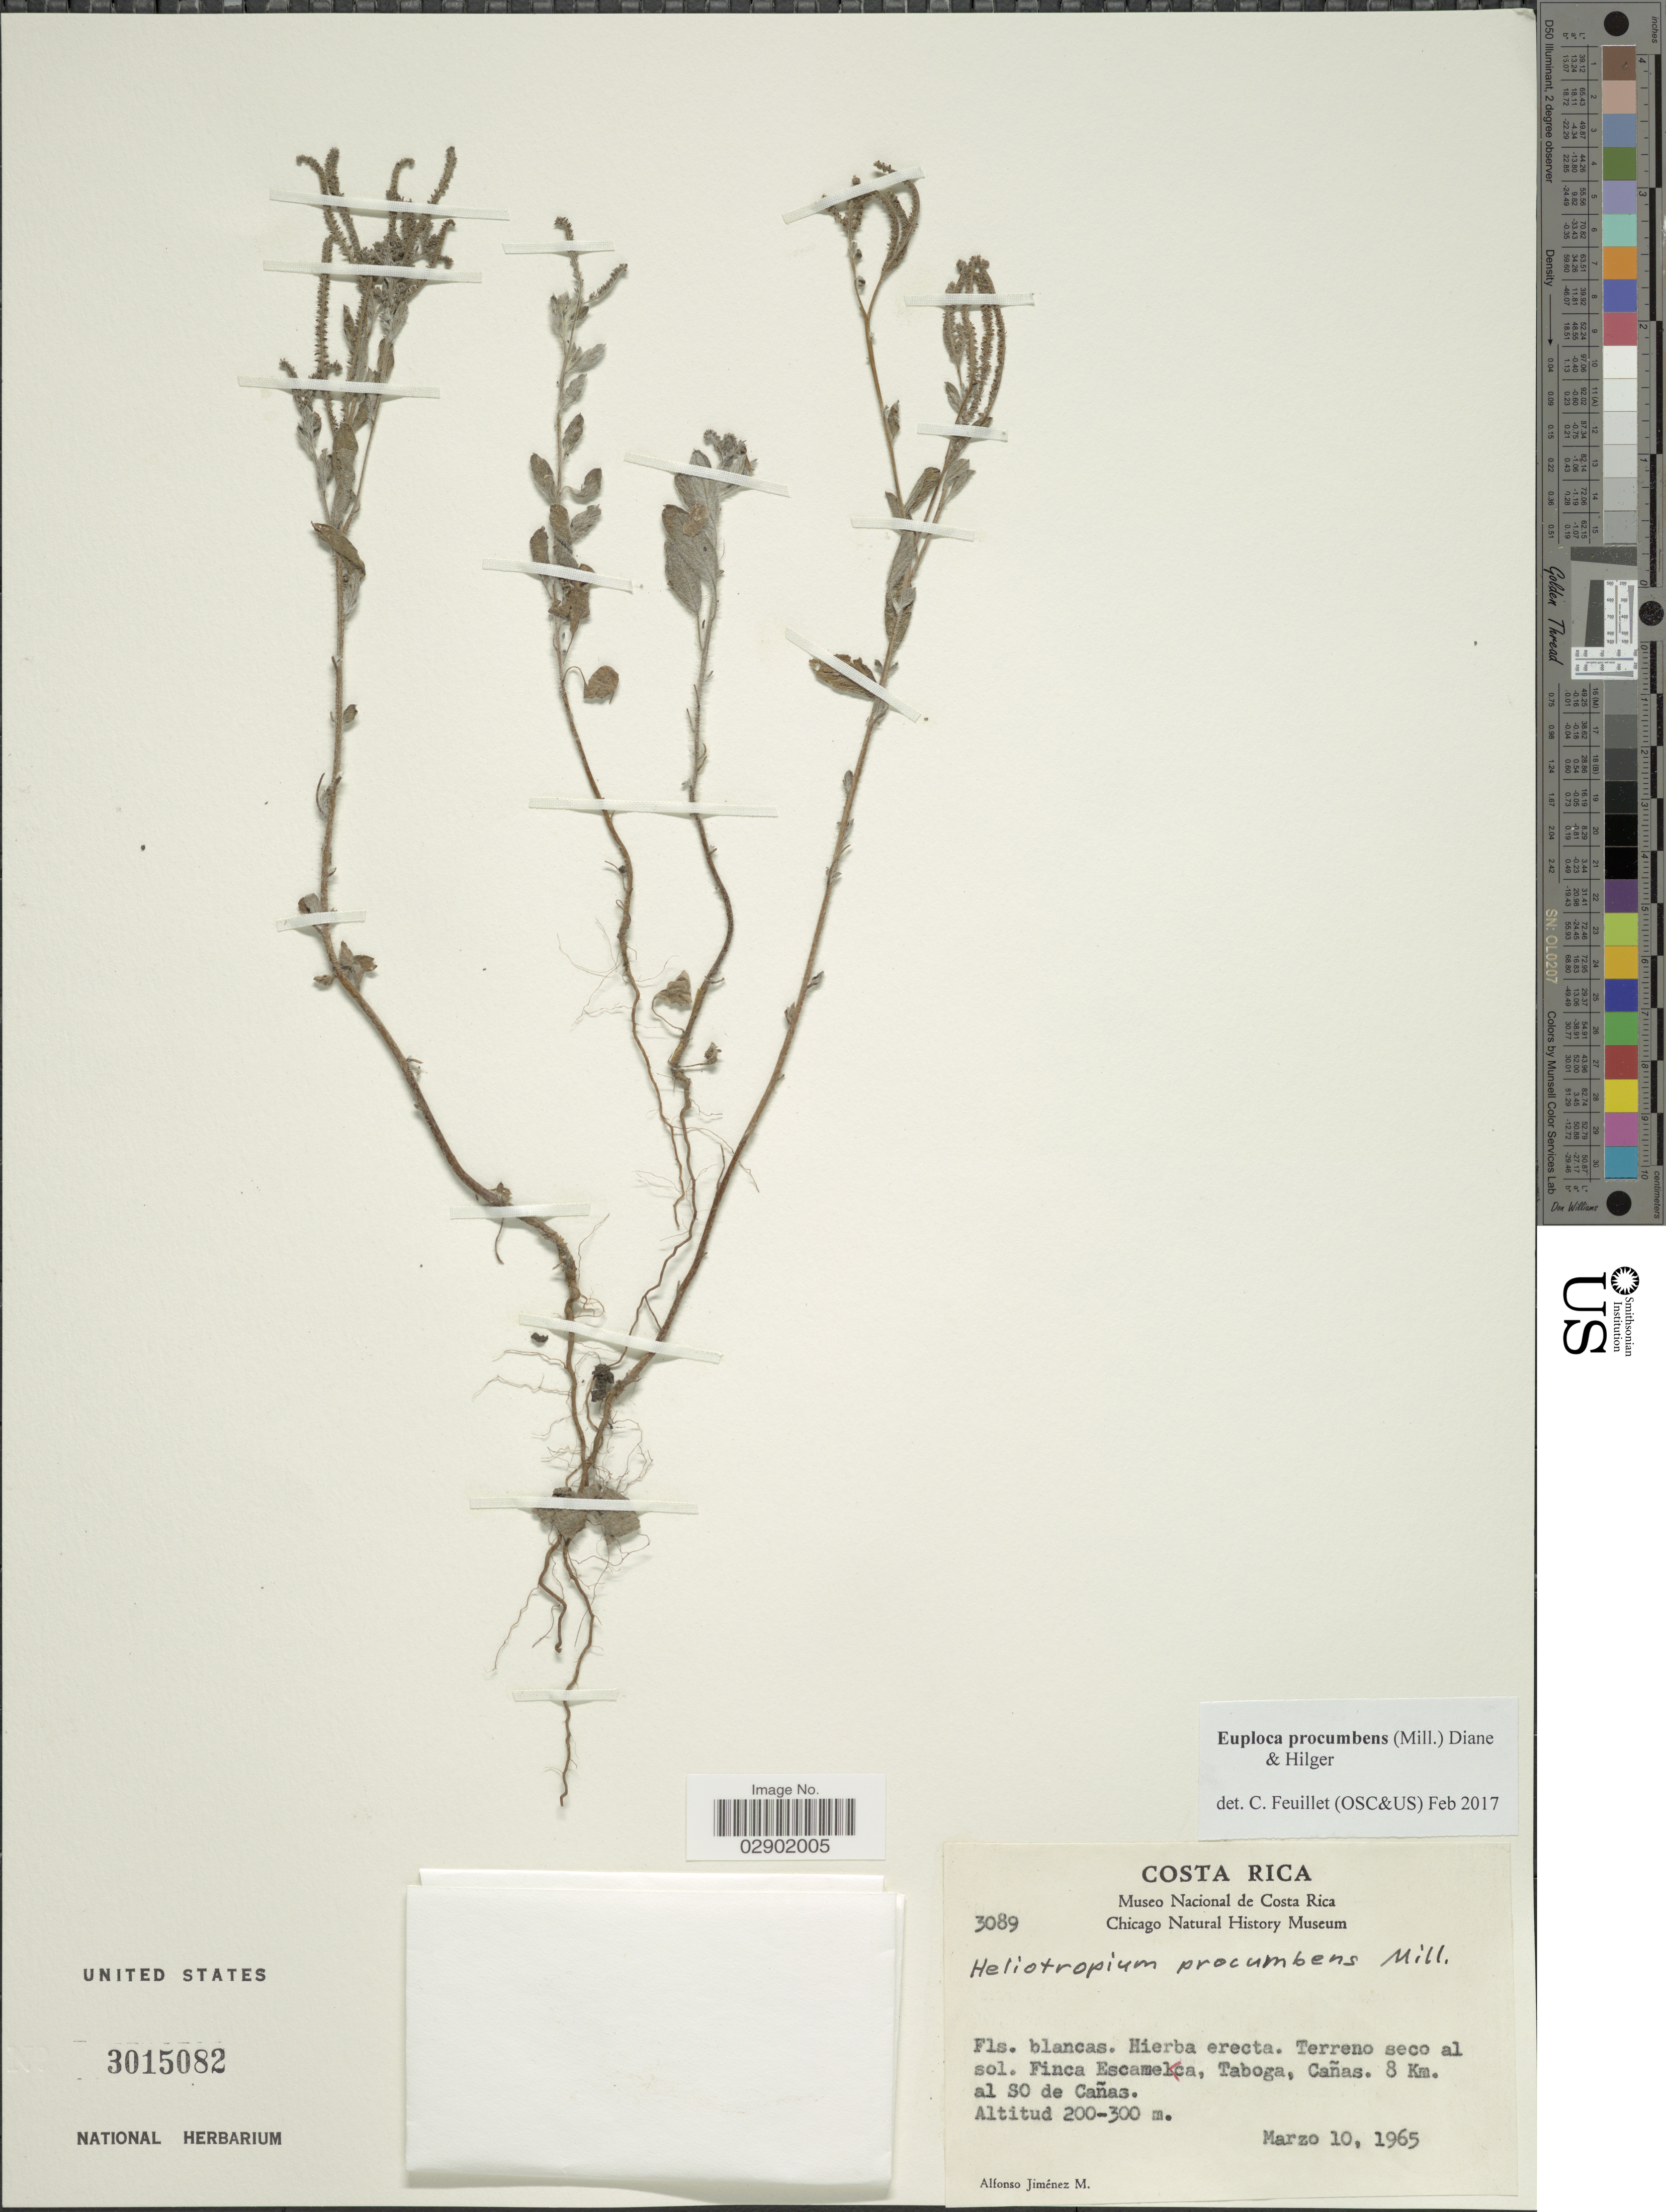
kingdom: Plantae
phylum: Tracheophyta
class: Magnoliopsida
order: Boraginales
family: Heliotropiaceae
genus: Euploca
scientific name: Euploca procumbens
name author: (Mill.) Diane & Hilger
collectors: A. Jimenez M.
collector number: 3089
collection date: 1965-03-10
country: Costa Rica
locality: Terreno seco al sol. Finca Escamel ca, Taboga, Cañas. 8 Km. al So de Cañas.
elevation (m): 200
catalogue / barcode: US 3015082